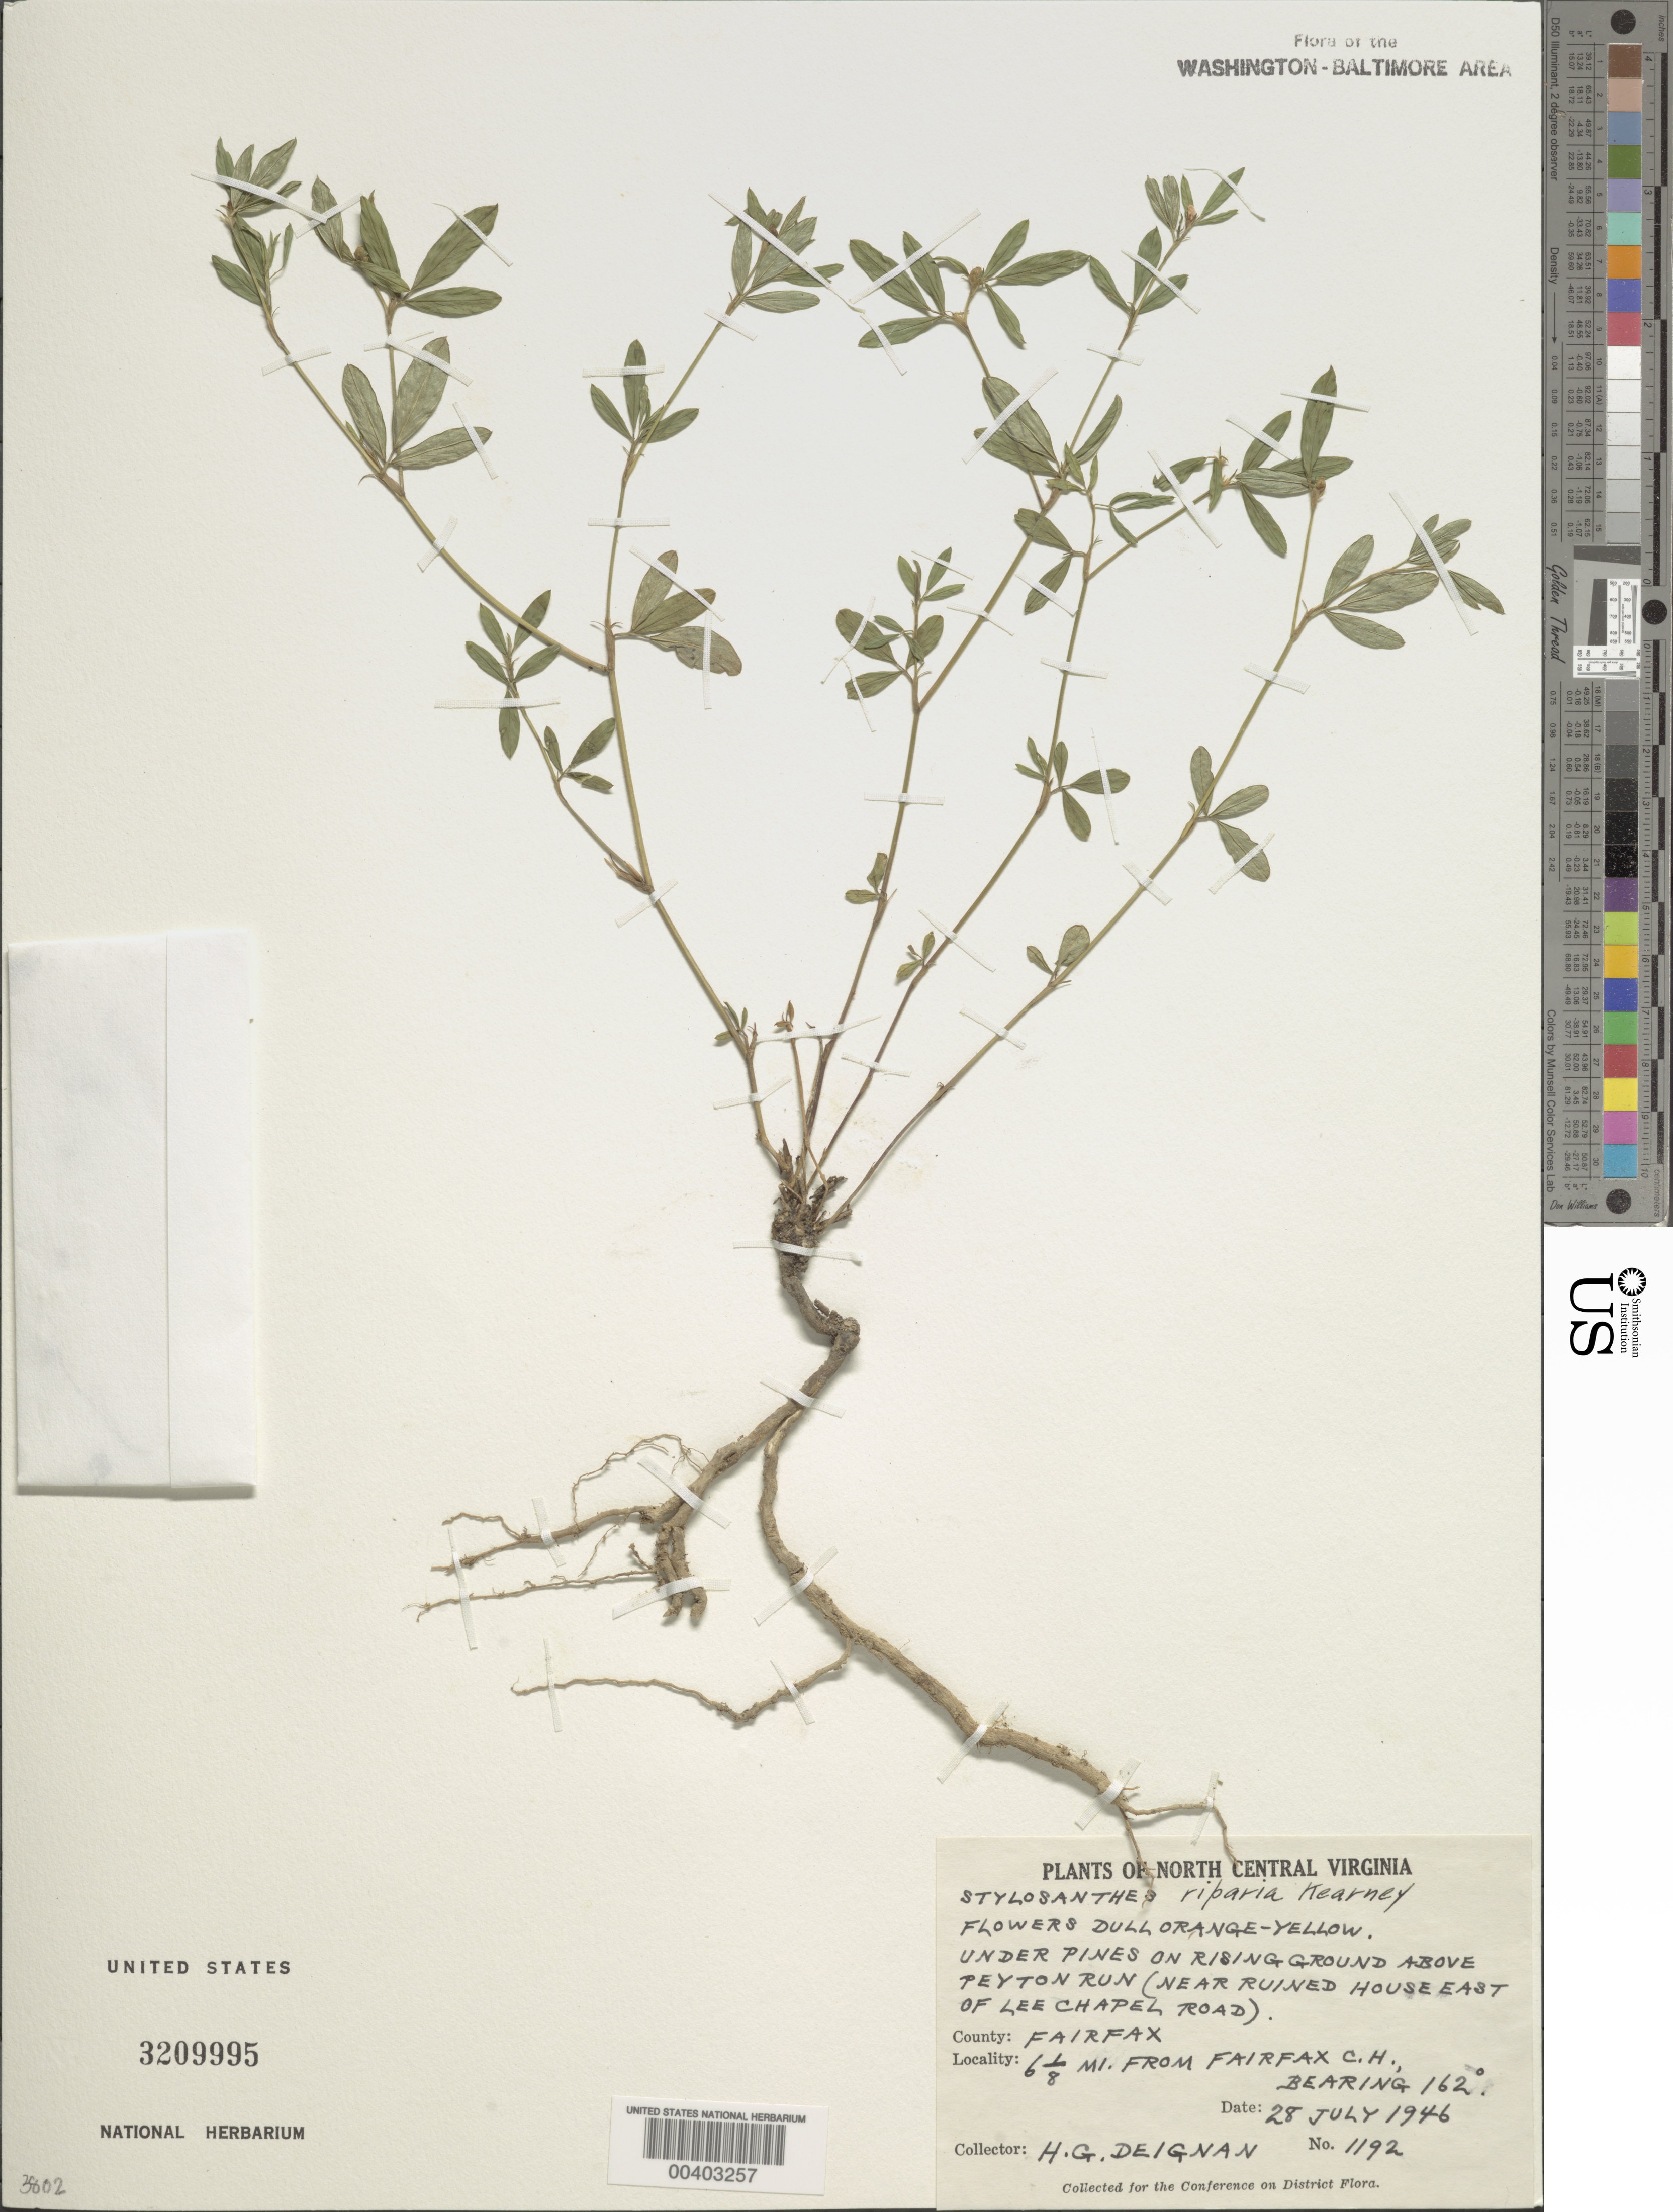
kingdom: Plantae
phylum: Tracheophyta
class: Magnoliopsida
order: Fabales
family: Fabaceae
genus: Stylosanthes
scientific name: Stylosanthes biflora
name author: (L.) Britton et al.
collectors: H. Deignan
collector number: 1192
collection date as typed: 28 Jul 1946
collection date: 1946-07-28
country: United States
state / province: Virginia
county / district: Fairfax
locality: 6 1/8 mi. from Fairfax County Courthouse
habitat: Under pines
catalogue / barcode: US 3209995